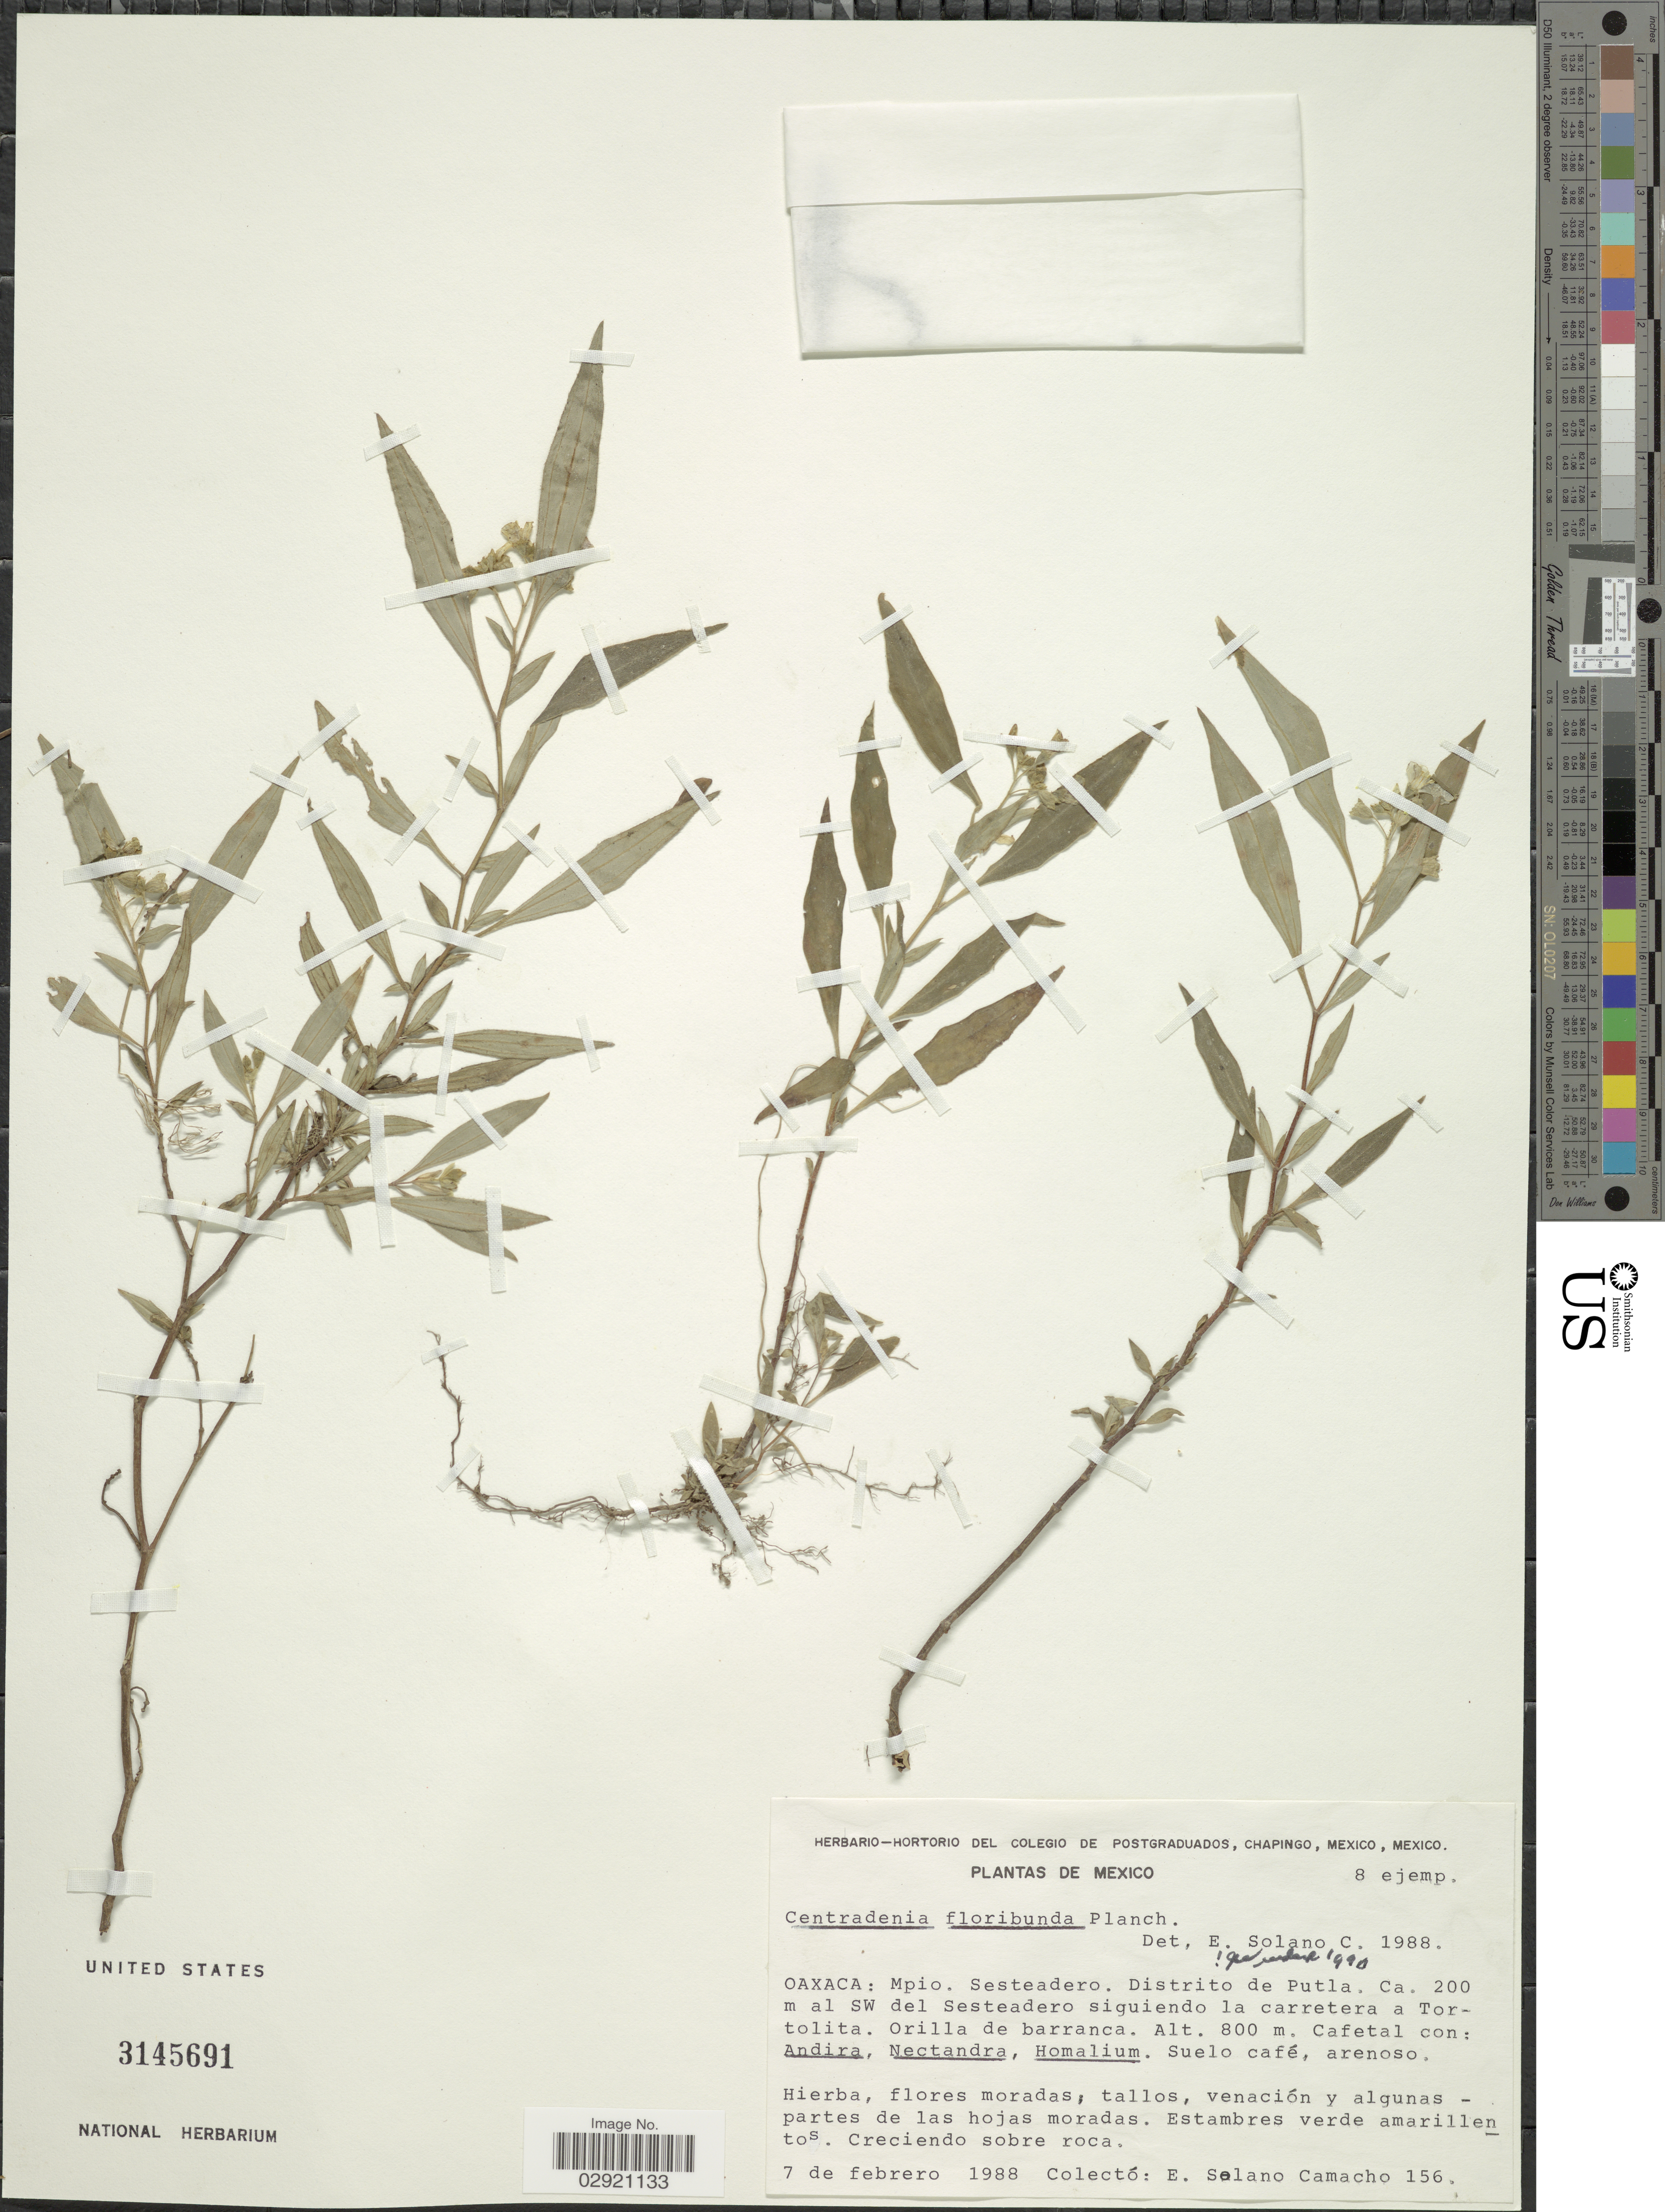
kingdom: Plantae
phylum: Tracheophyta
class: Magnoliopsida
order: Myrtales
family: Melastomataceae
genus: Centradenia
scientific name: Centradenia floribunda subsp. floribunda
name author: Planch.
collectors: E. Solano C.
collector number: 156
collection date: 1988-02-07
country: Mexico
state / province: Oaxaca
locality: Mpio. Sesteadero. Distrito de Putla. Ca. 200 m al SW del Sesteadero siguiendo la carretera a Tortolita.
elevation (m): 800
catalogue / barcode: US 3145691